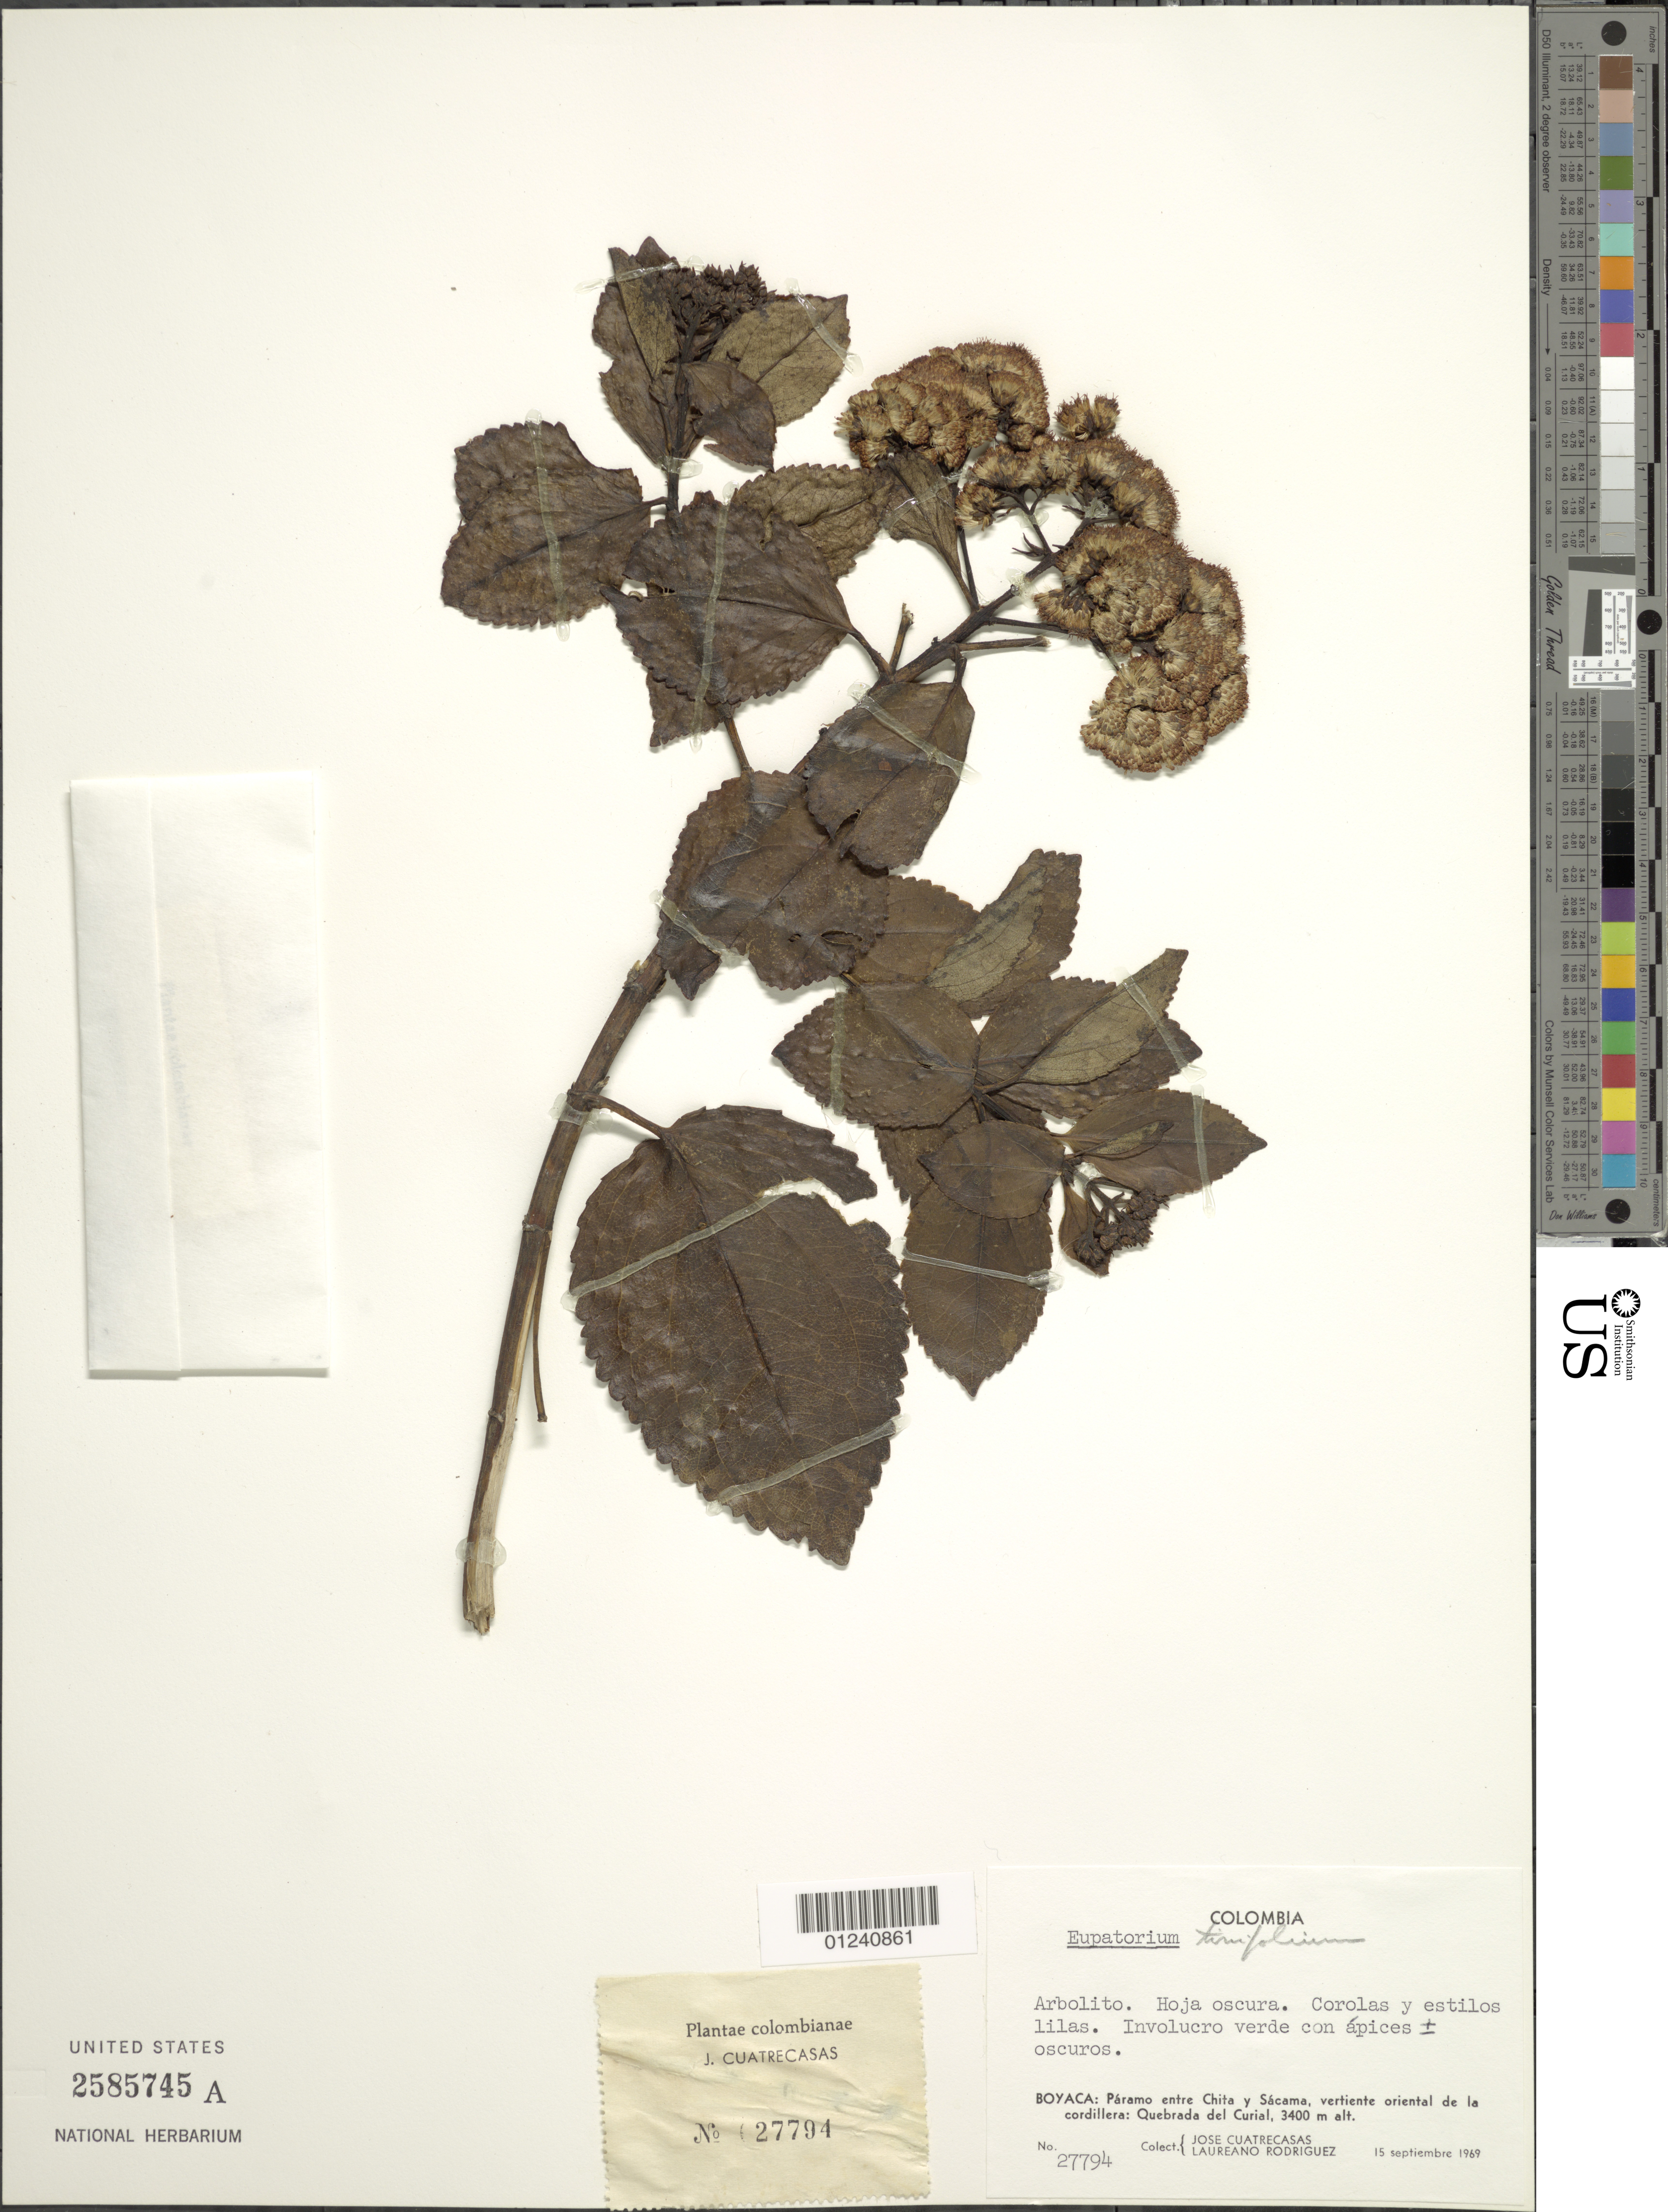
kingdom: Plantae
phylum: Tracheophyta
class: Magnoliopsida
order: Asterales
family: Asteraceae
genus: Ageratina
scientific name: Ageratina tinifolia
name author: (Kunth) R.M. King & H. Rob.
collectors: J. Cuatrecasas & L. Rodriguez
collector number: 27794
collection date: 1969-09-15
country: Colombia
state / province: Boyacá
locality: Paramo entre Chita y Sacama, vertiente oriental de la cordillera: Quebrada del Curial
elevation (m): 3400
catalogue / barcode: US 2585745A